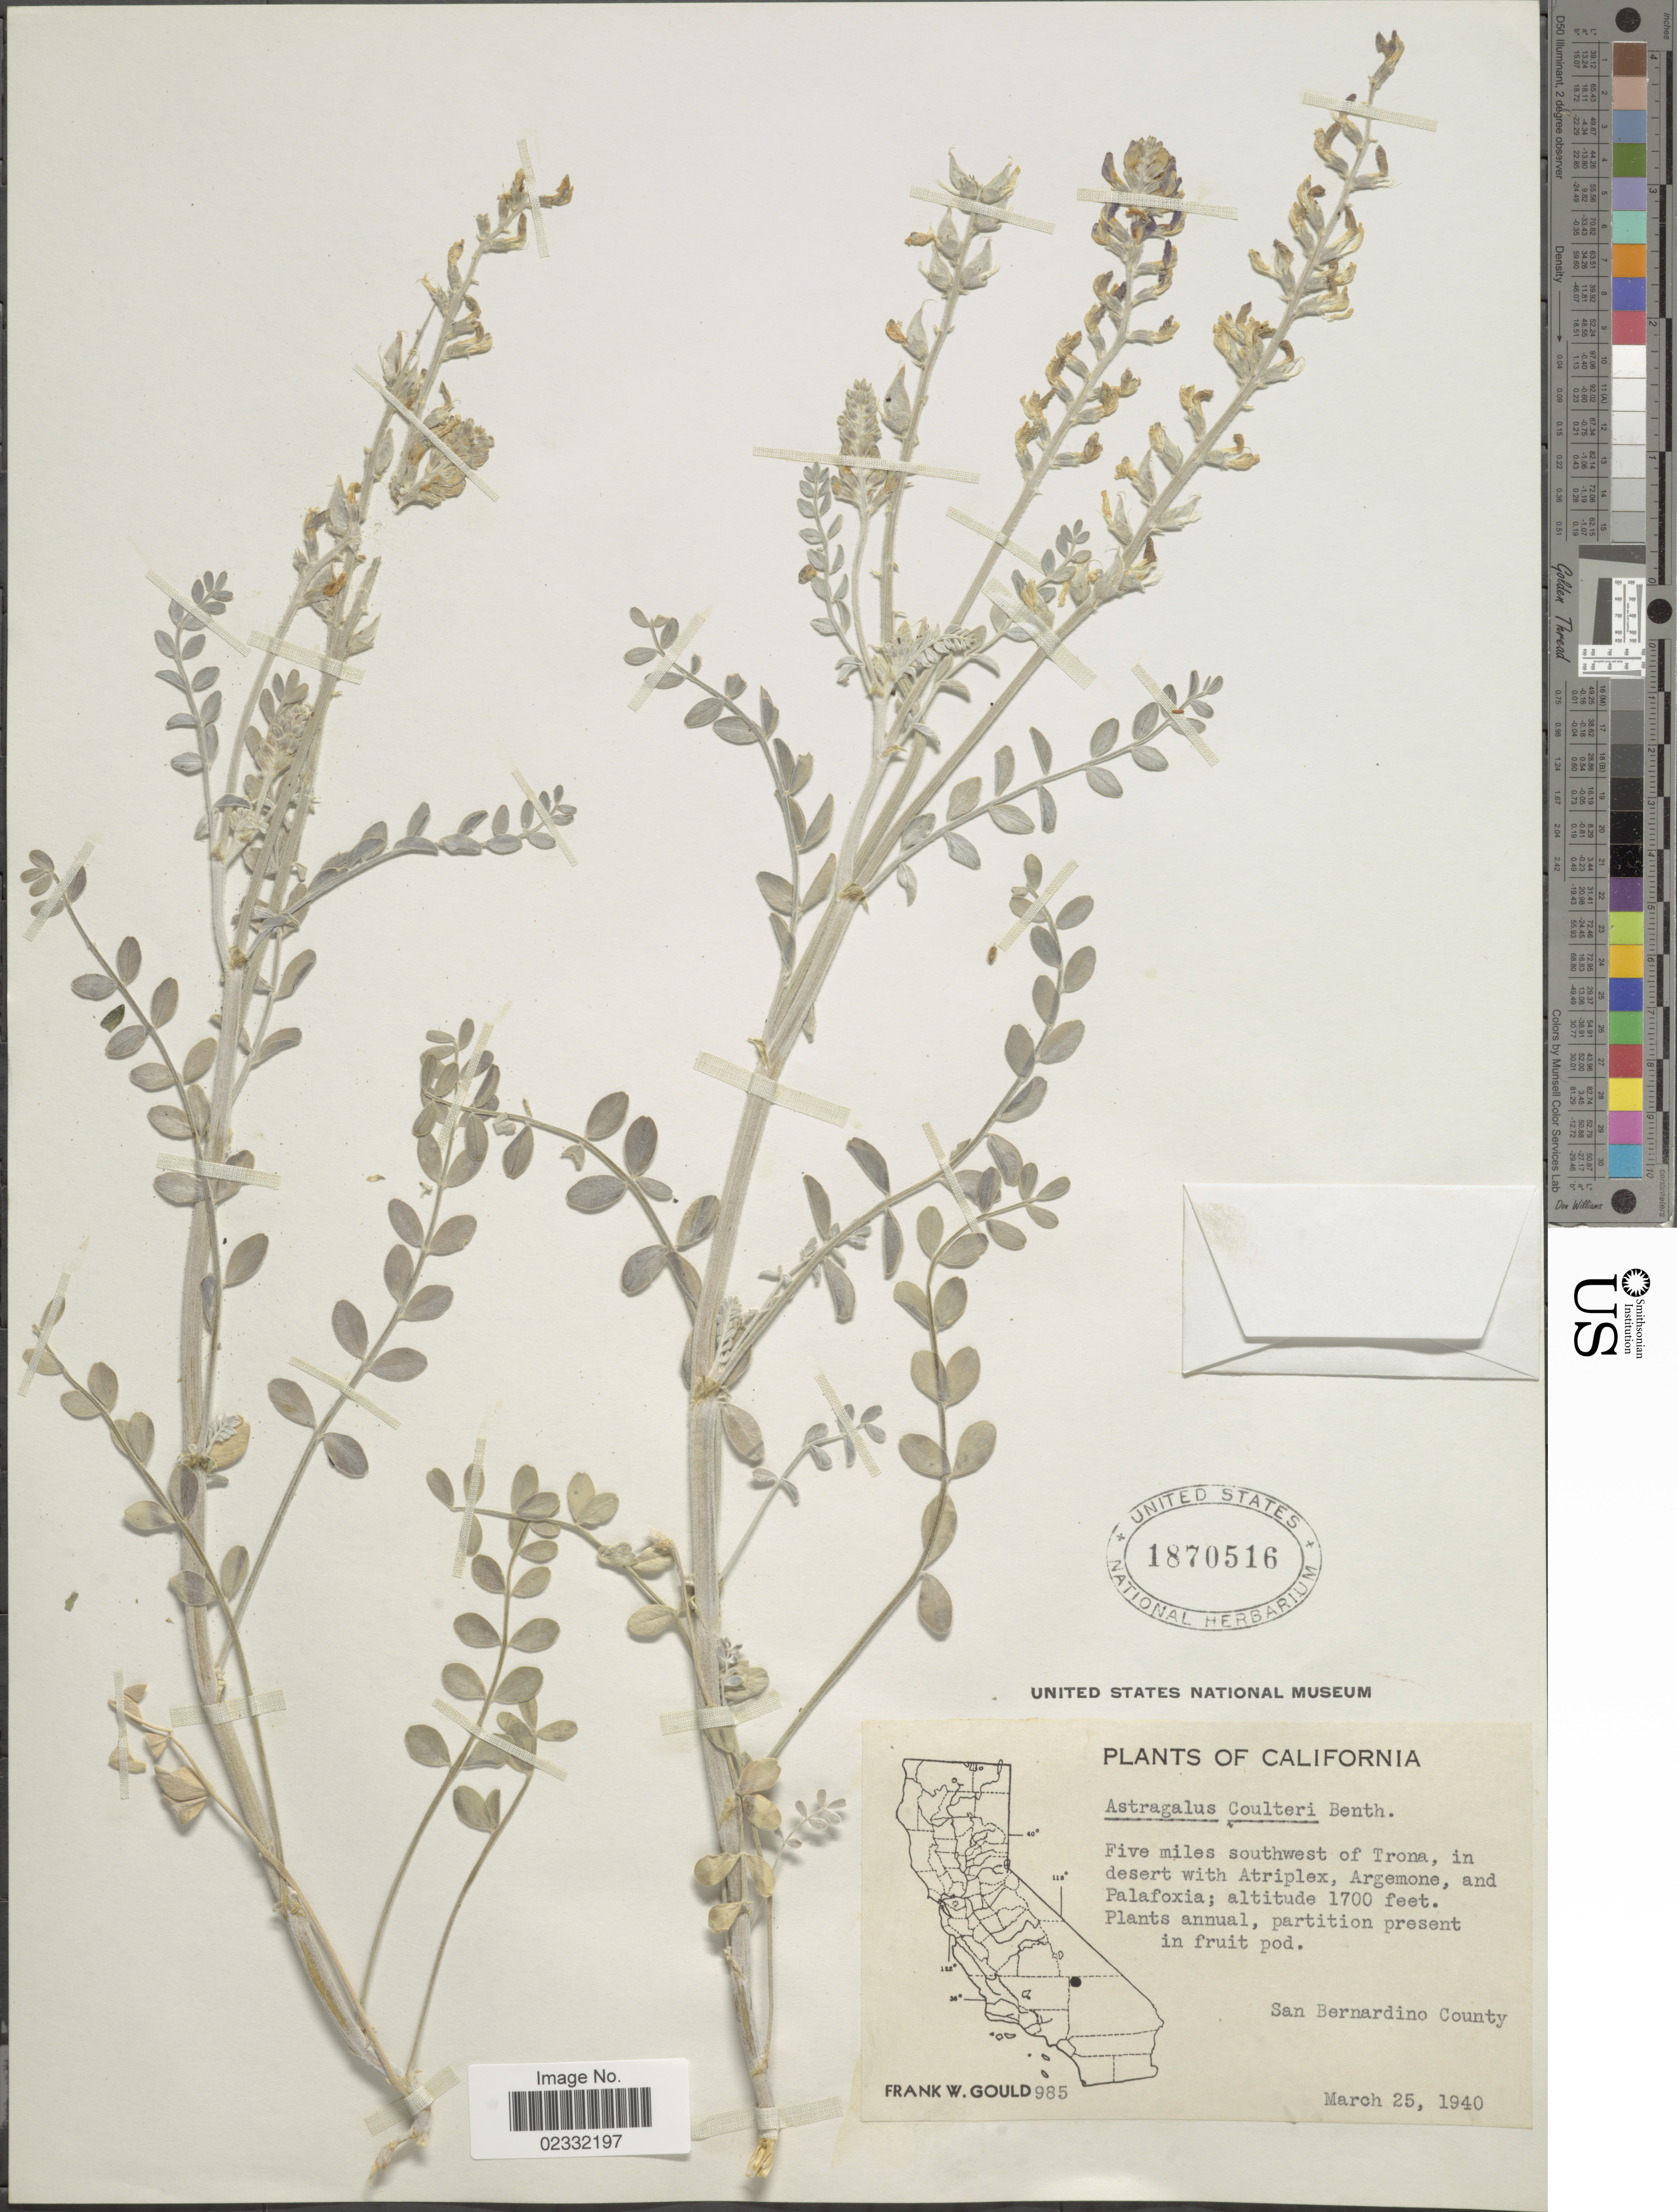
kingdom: Plantae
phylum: Tracheophyta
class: Magnoliopsida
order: Fabales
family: Fabaceae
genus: Astragalus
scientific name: Astragalus lentiginosus var. coulteri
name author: M.E. Jones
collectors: F. W. Gould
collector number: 985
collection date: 1940-03-25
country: United States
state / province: California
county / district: San Bernardino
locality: Five miles southwest of Trona, San Bernardino County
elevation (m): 518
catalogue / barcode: US 1870516